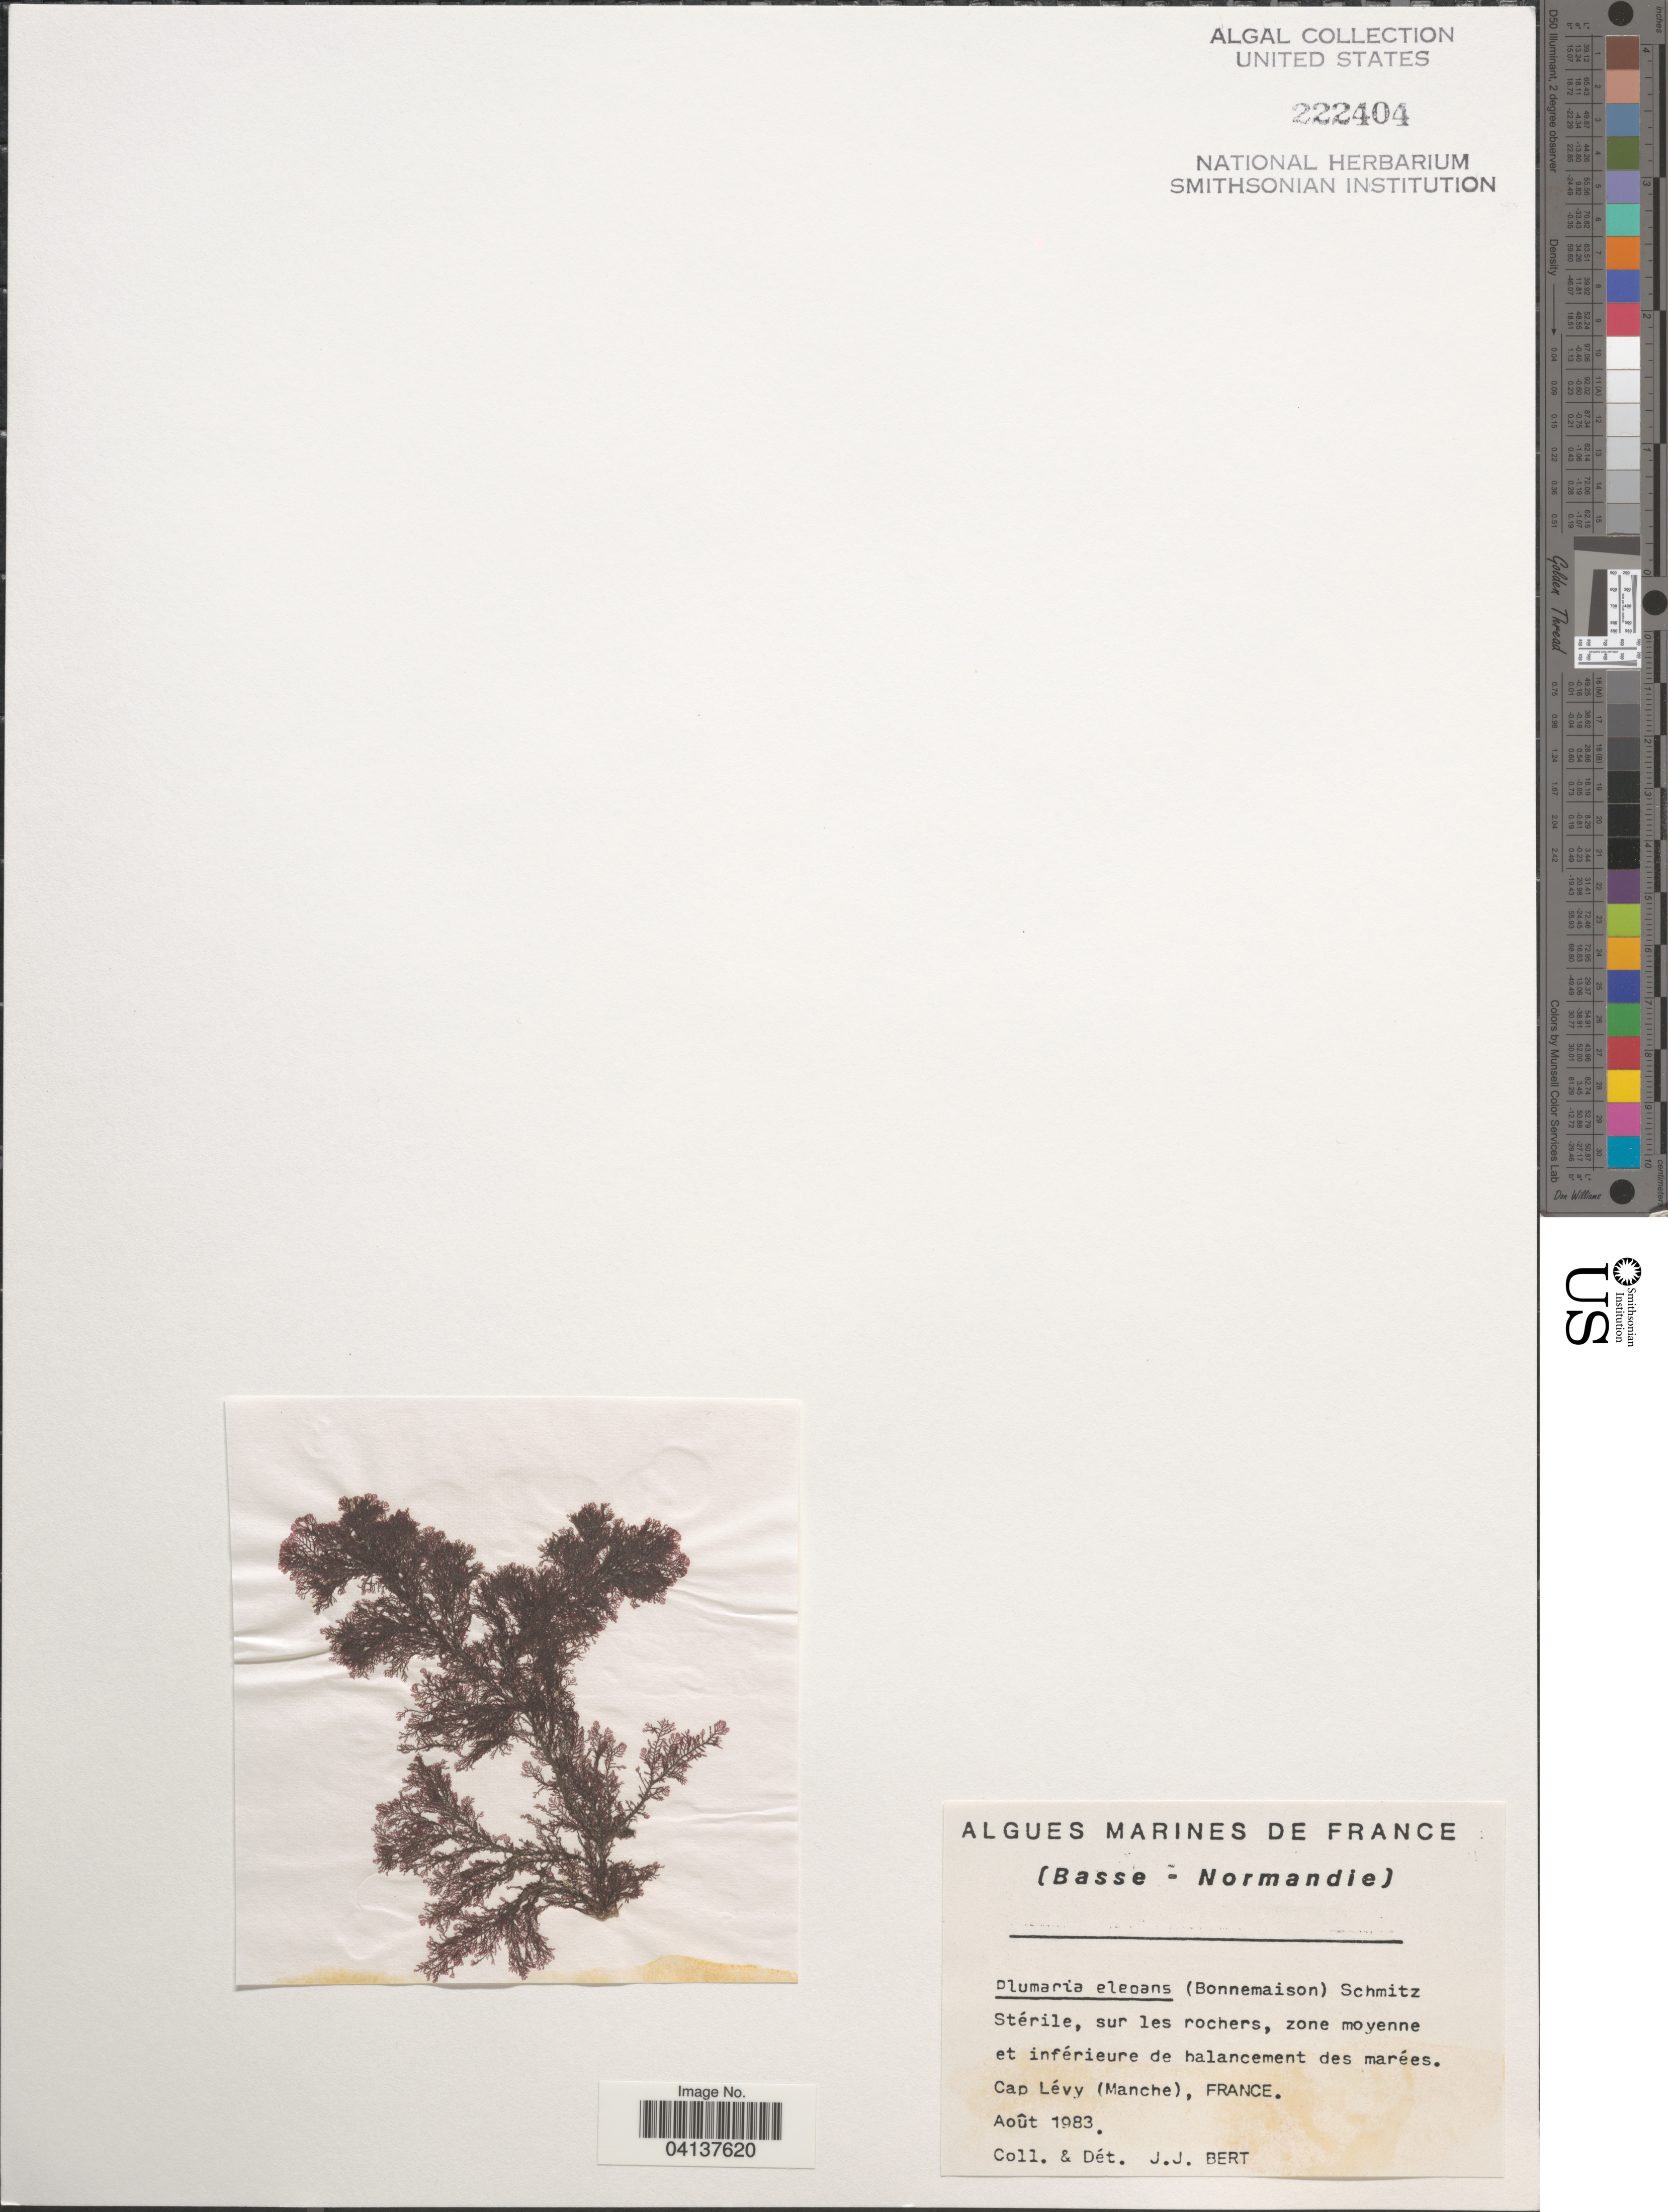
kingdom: Plantae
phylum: Rhodophyta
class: Florideophyceae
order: Ceramiales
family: Wrangeliaceae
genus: Plumaria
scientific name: Plumaria plumosa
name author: (Hudson) Kuntze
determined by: Algae name updating Project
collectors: J. Bert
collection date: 1983-08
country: France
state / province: Normandie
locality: Cap Lévy (Manche).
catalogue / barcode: US 222404